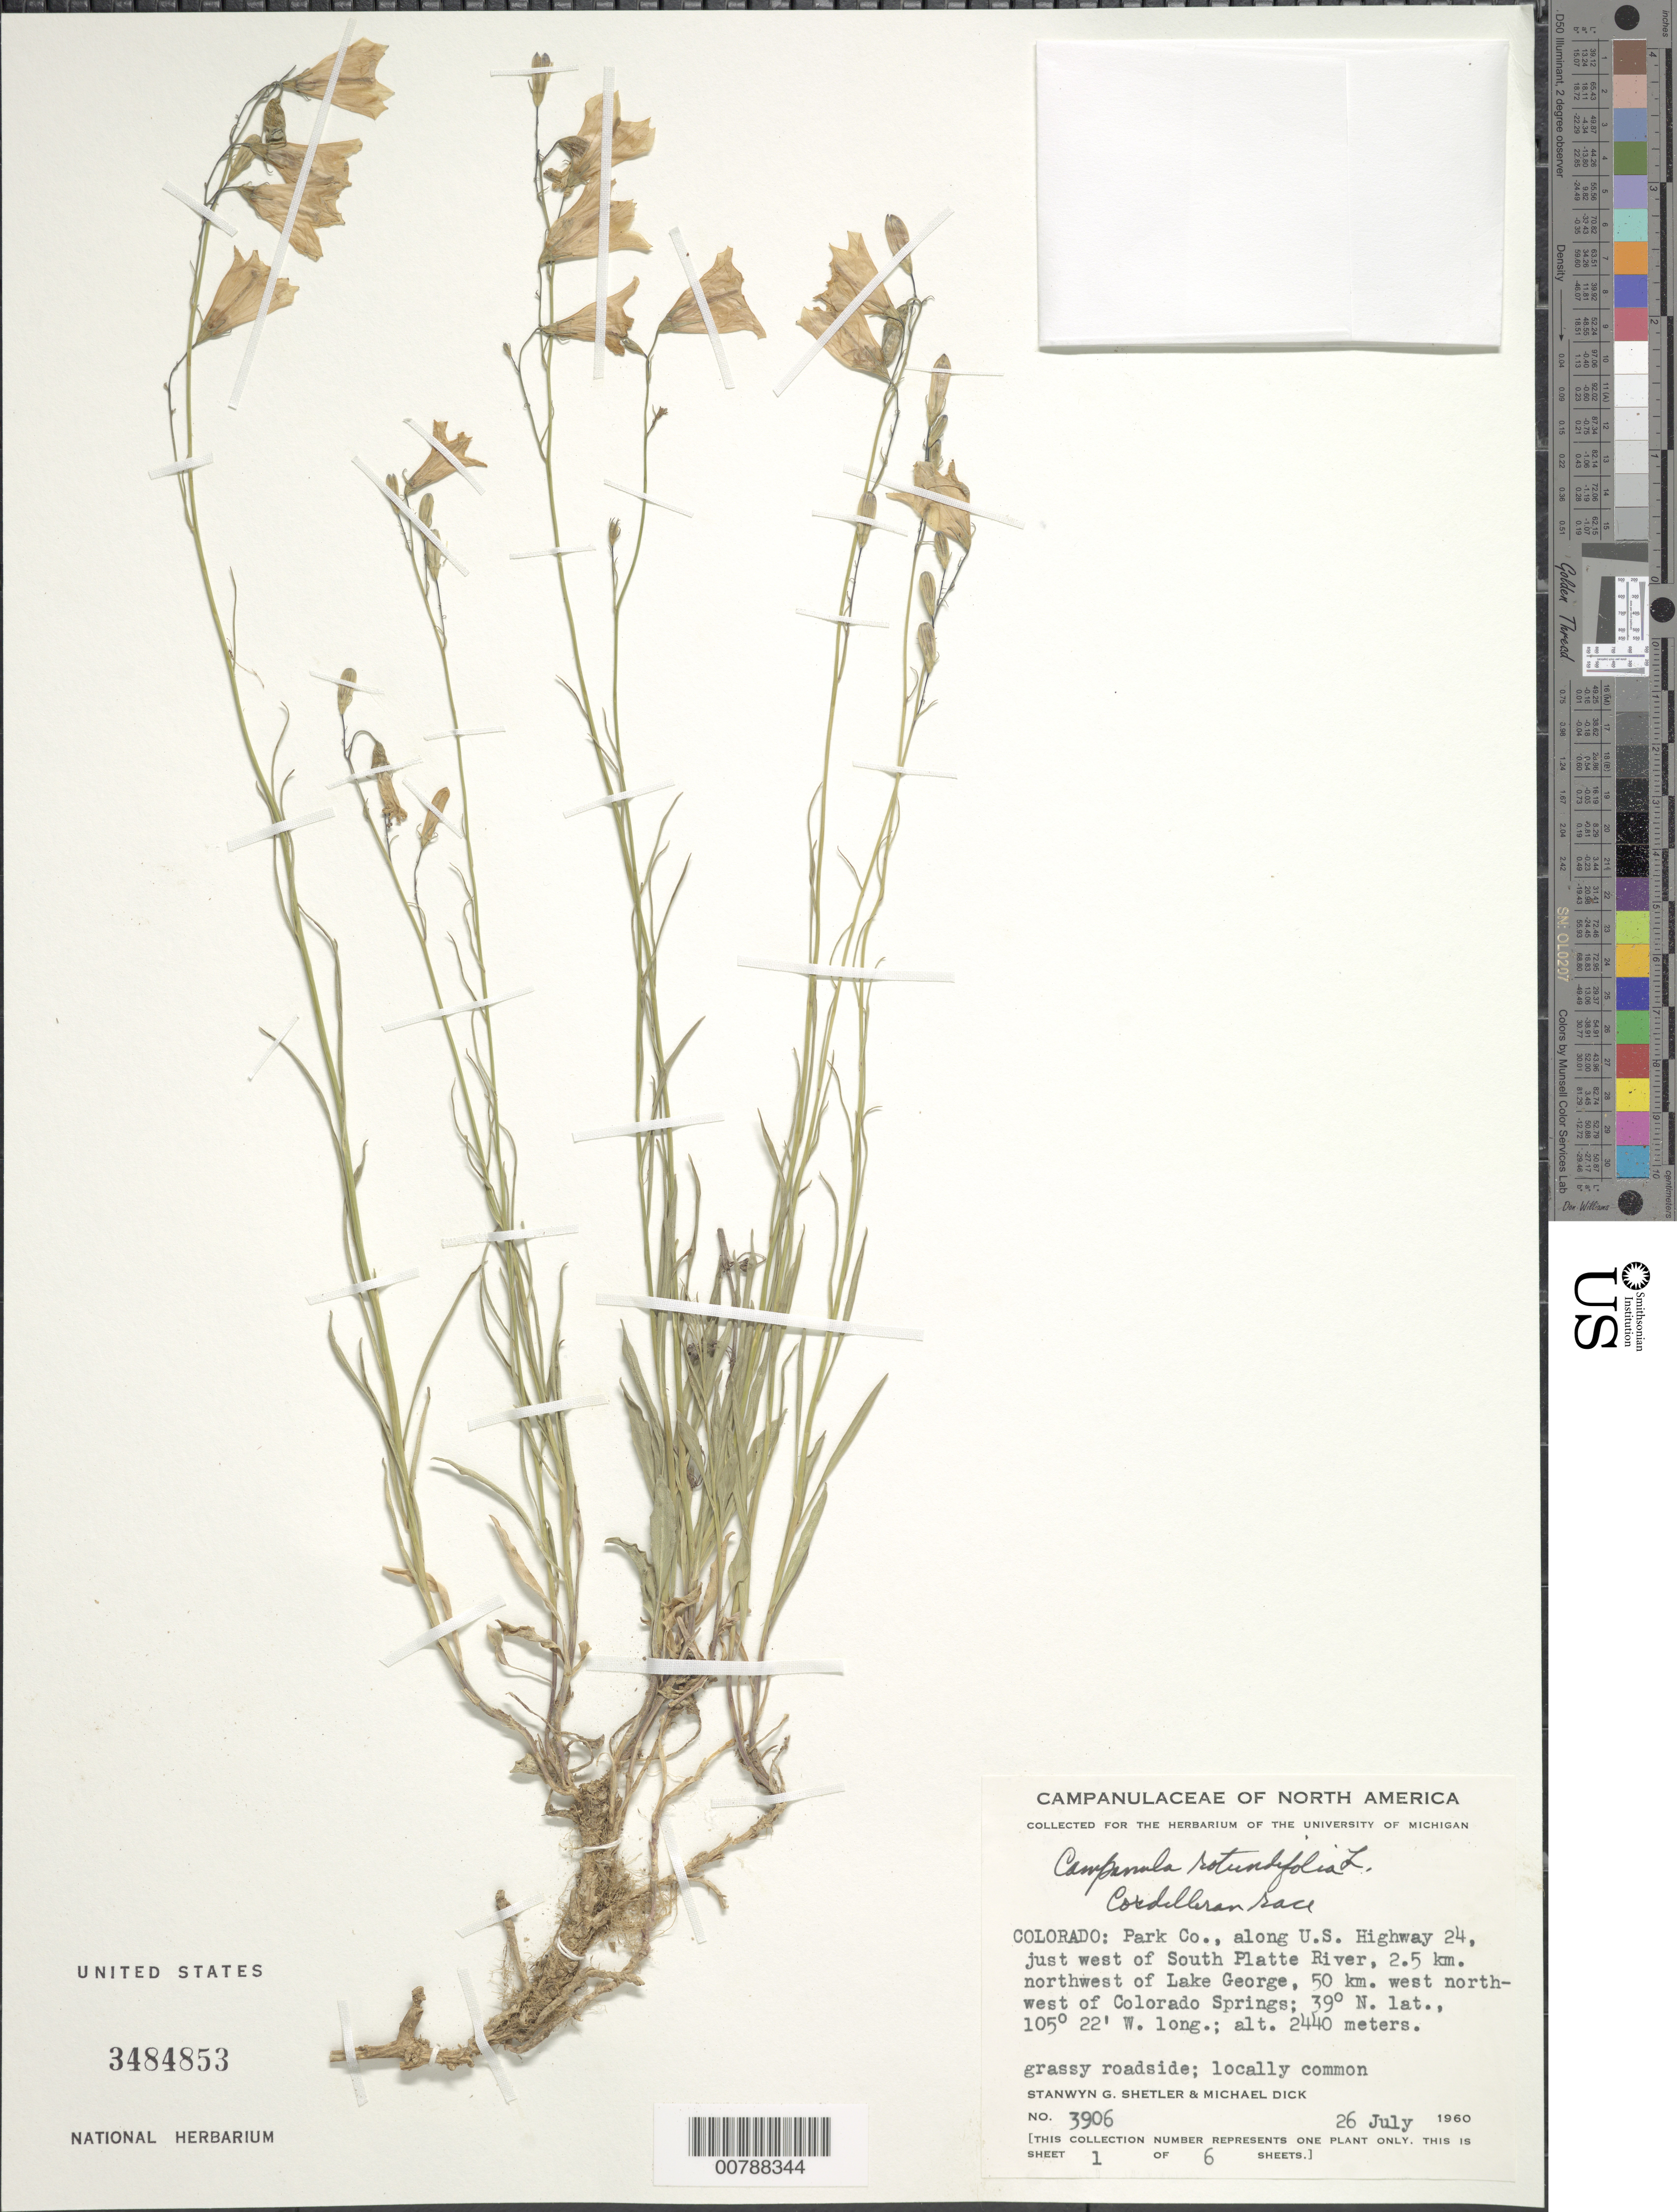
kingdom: Plantae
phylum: Tracheophyta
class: Magnoliopsida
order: Asterales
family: Campanulaceae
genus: Campanula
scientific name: Campanula rotundifolia L. Cordilleran race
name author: L.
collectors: S. Shetler & M. Dick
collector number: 3906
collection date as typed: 26 Jul 1960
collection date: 1960-07-26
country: United States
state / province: Colorado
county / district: Park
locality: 50 km. WNW of Colorado Springs, 2.5 km NW of Lake George, just W of South Platte River, along U.S. Highway 24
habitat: Grassy roadside; locally common.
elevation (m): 2440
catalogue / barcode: US 3484853